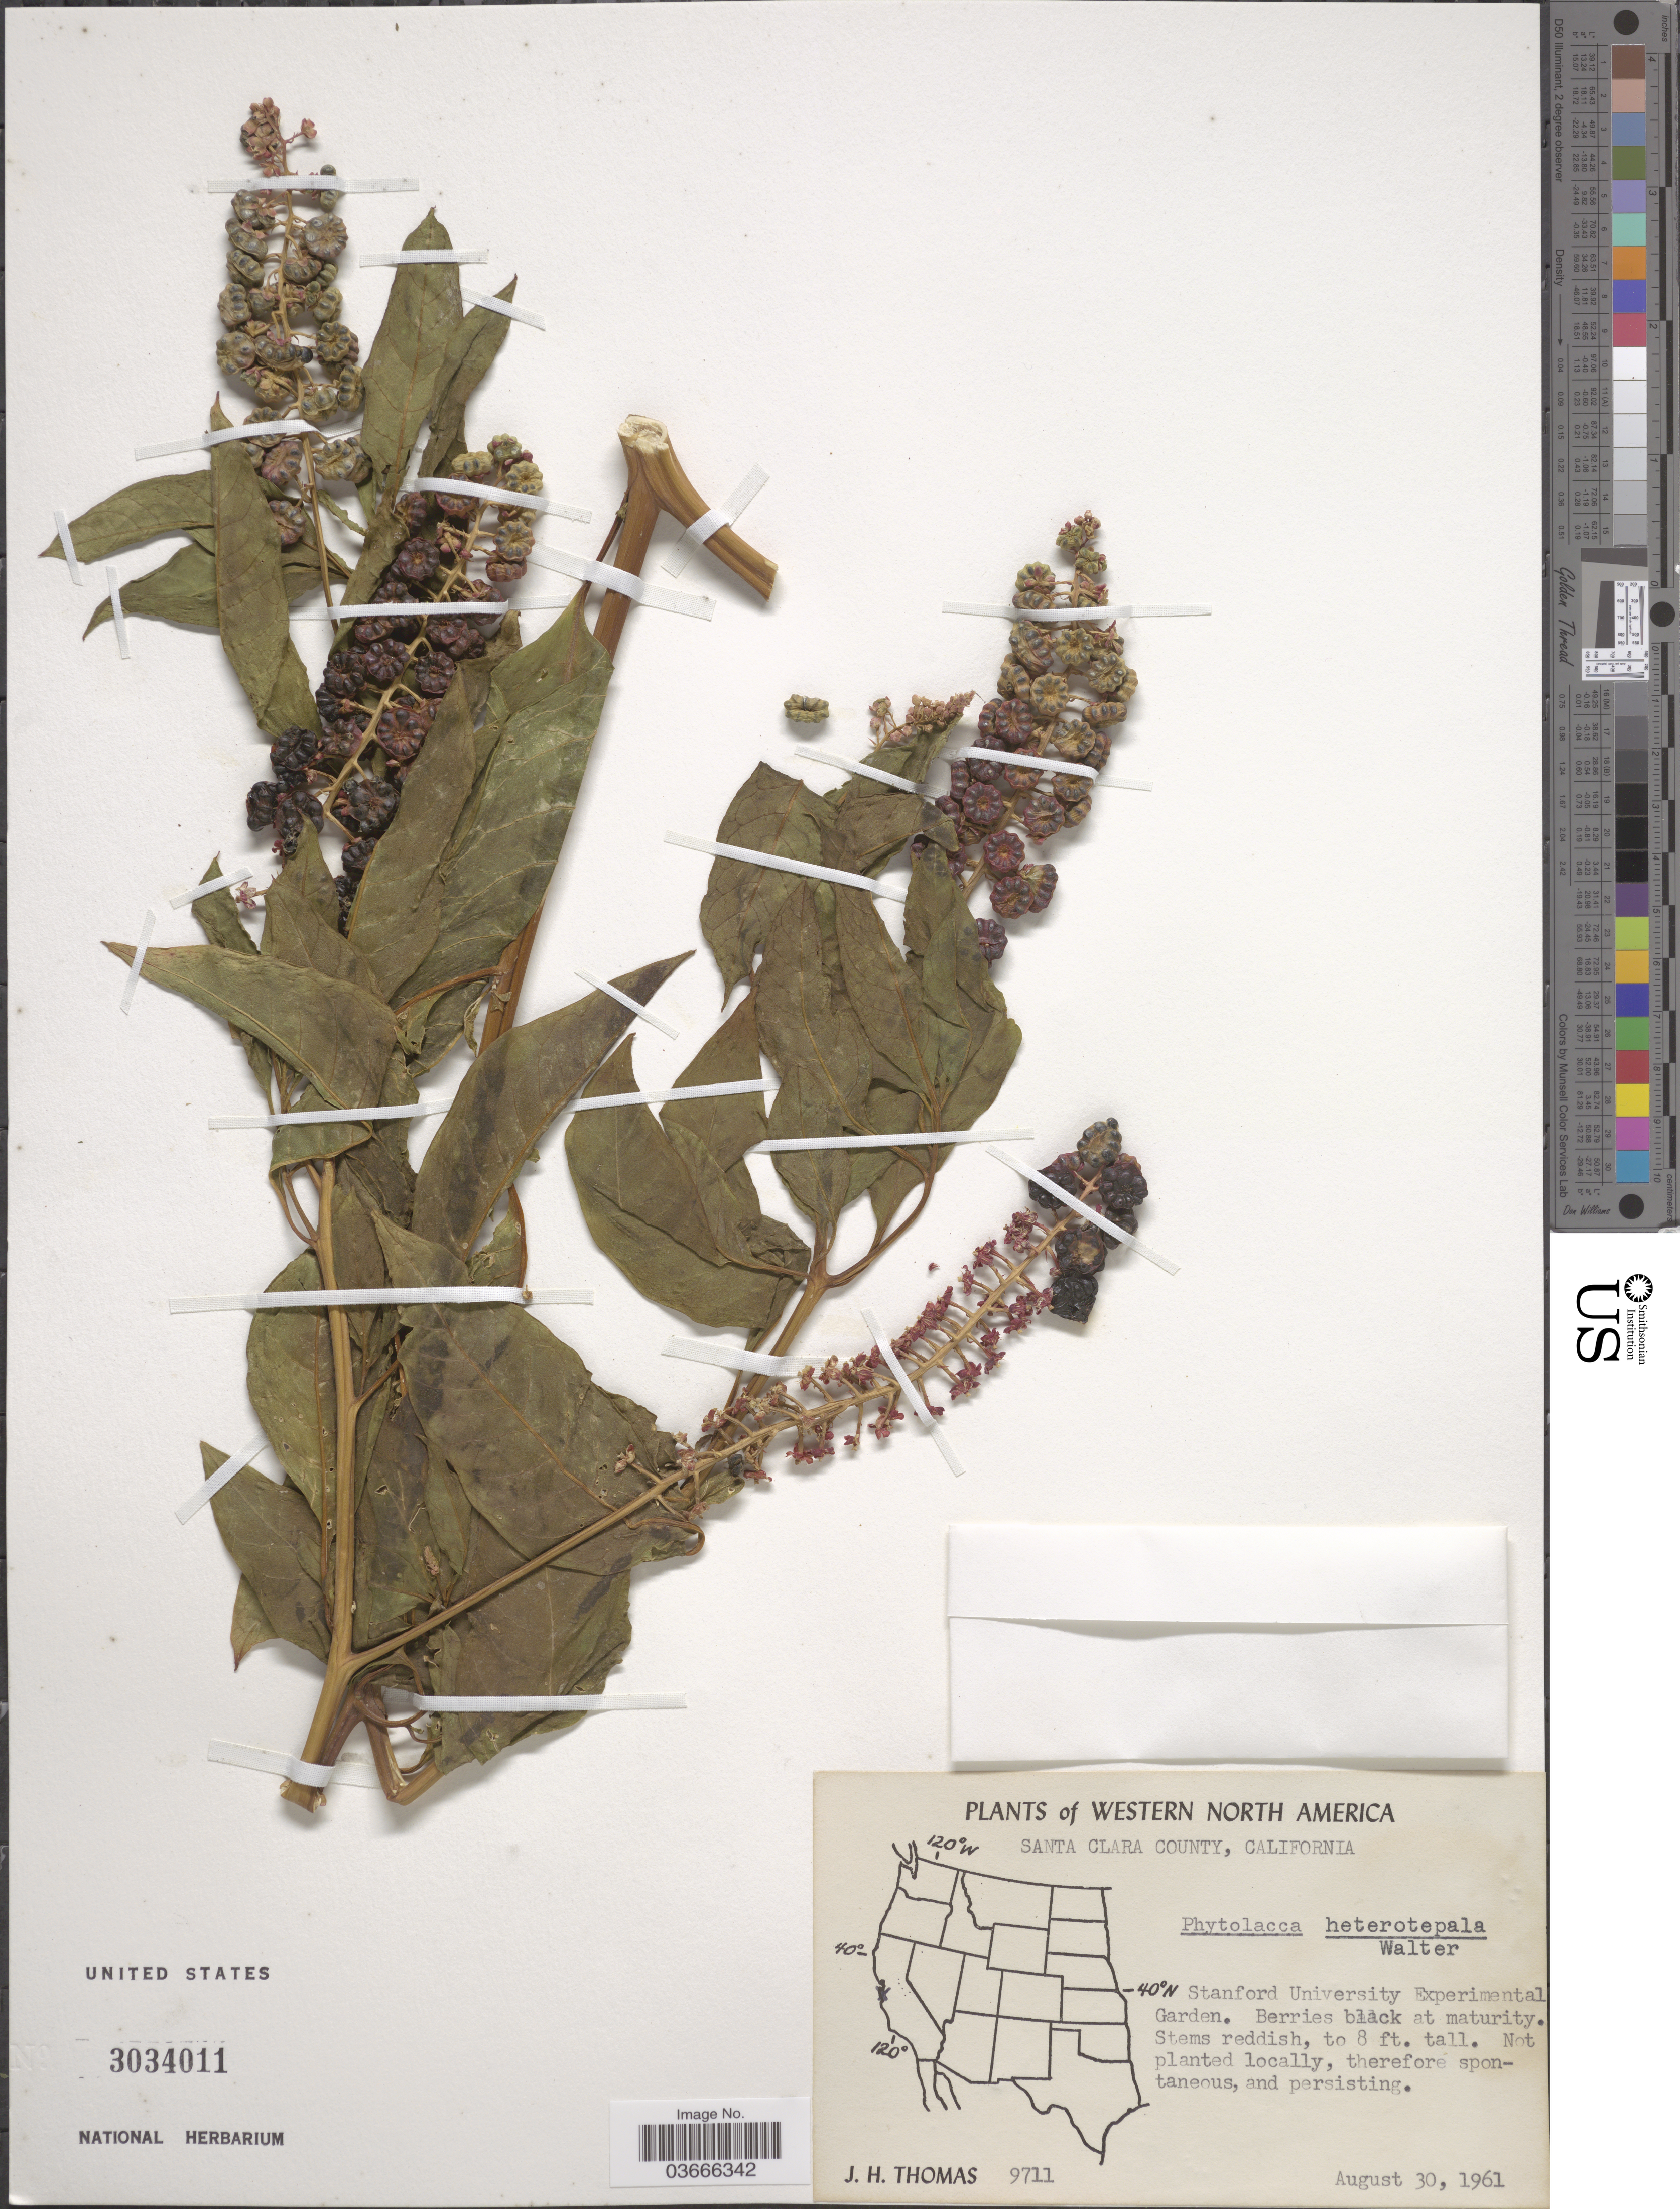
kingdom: Plantae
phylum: Tracheophyta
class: Magnoliopsida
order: Caryophyllales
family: Phytolaccaceae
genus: Phytolacca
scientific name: Phytolacca heterotepala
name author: H. Walter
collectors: J. H. Thomas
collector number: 9711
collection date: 1961-08-30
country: United States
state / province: California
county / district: Santa Clara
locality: Western North America. Santa Clara County. Stanford University Experimental Garden.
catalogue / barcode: US 3034011